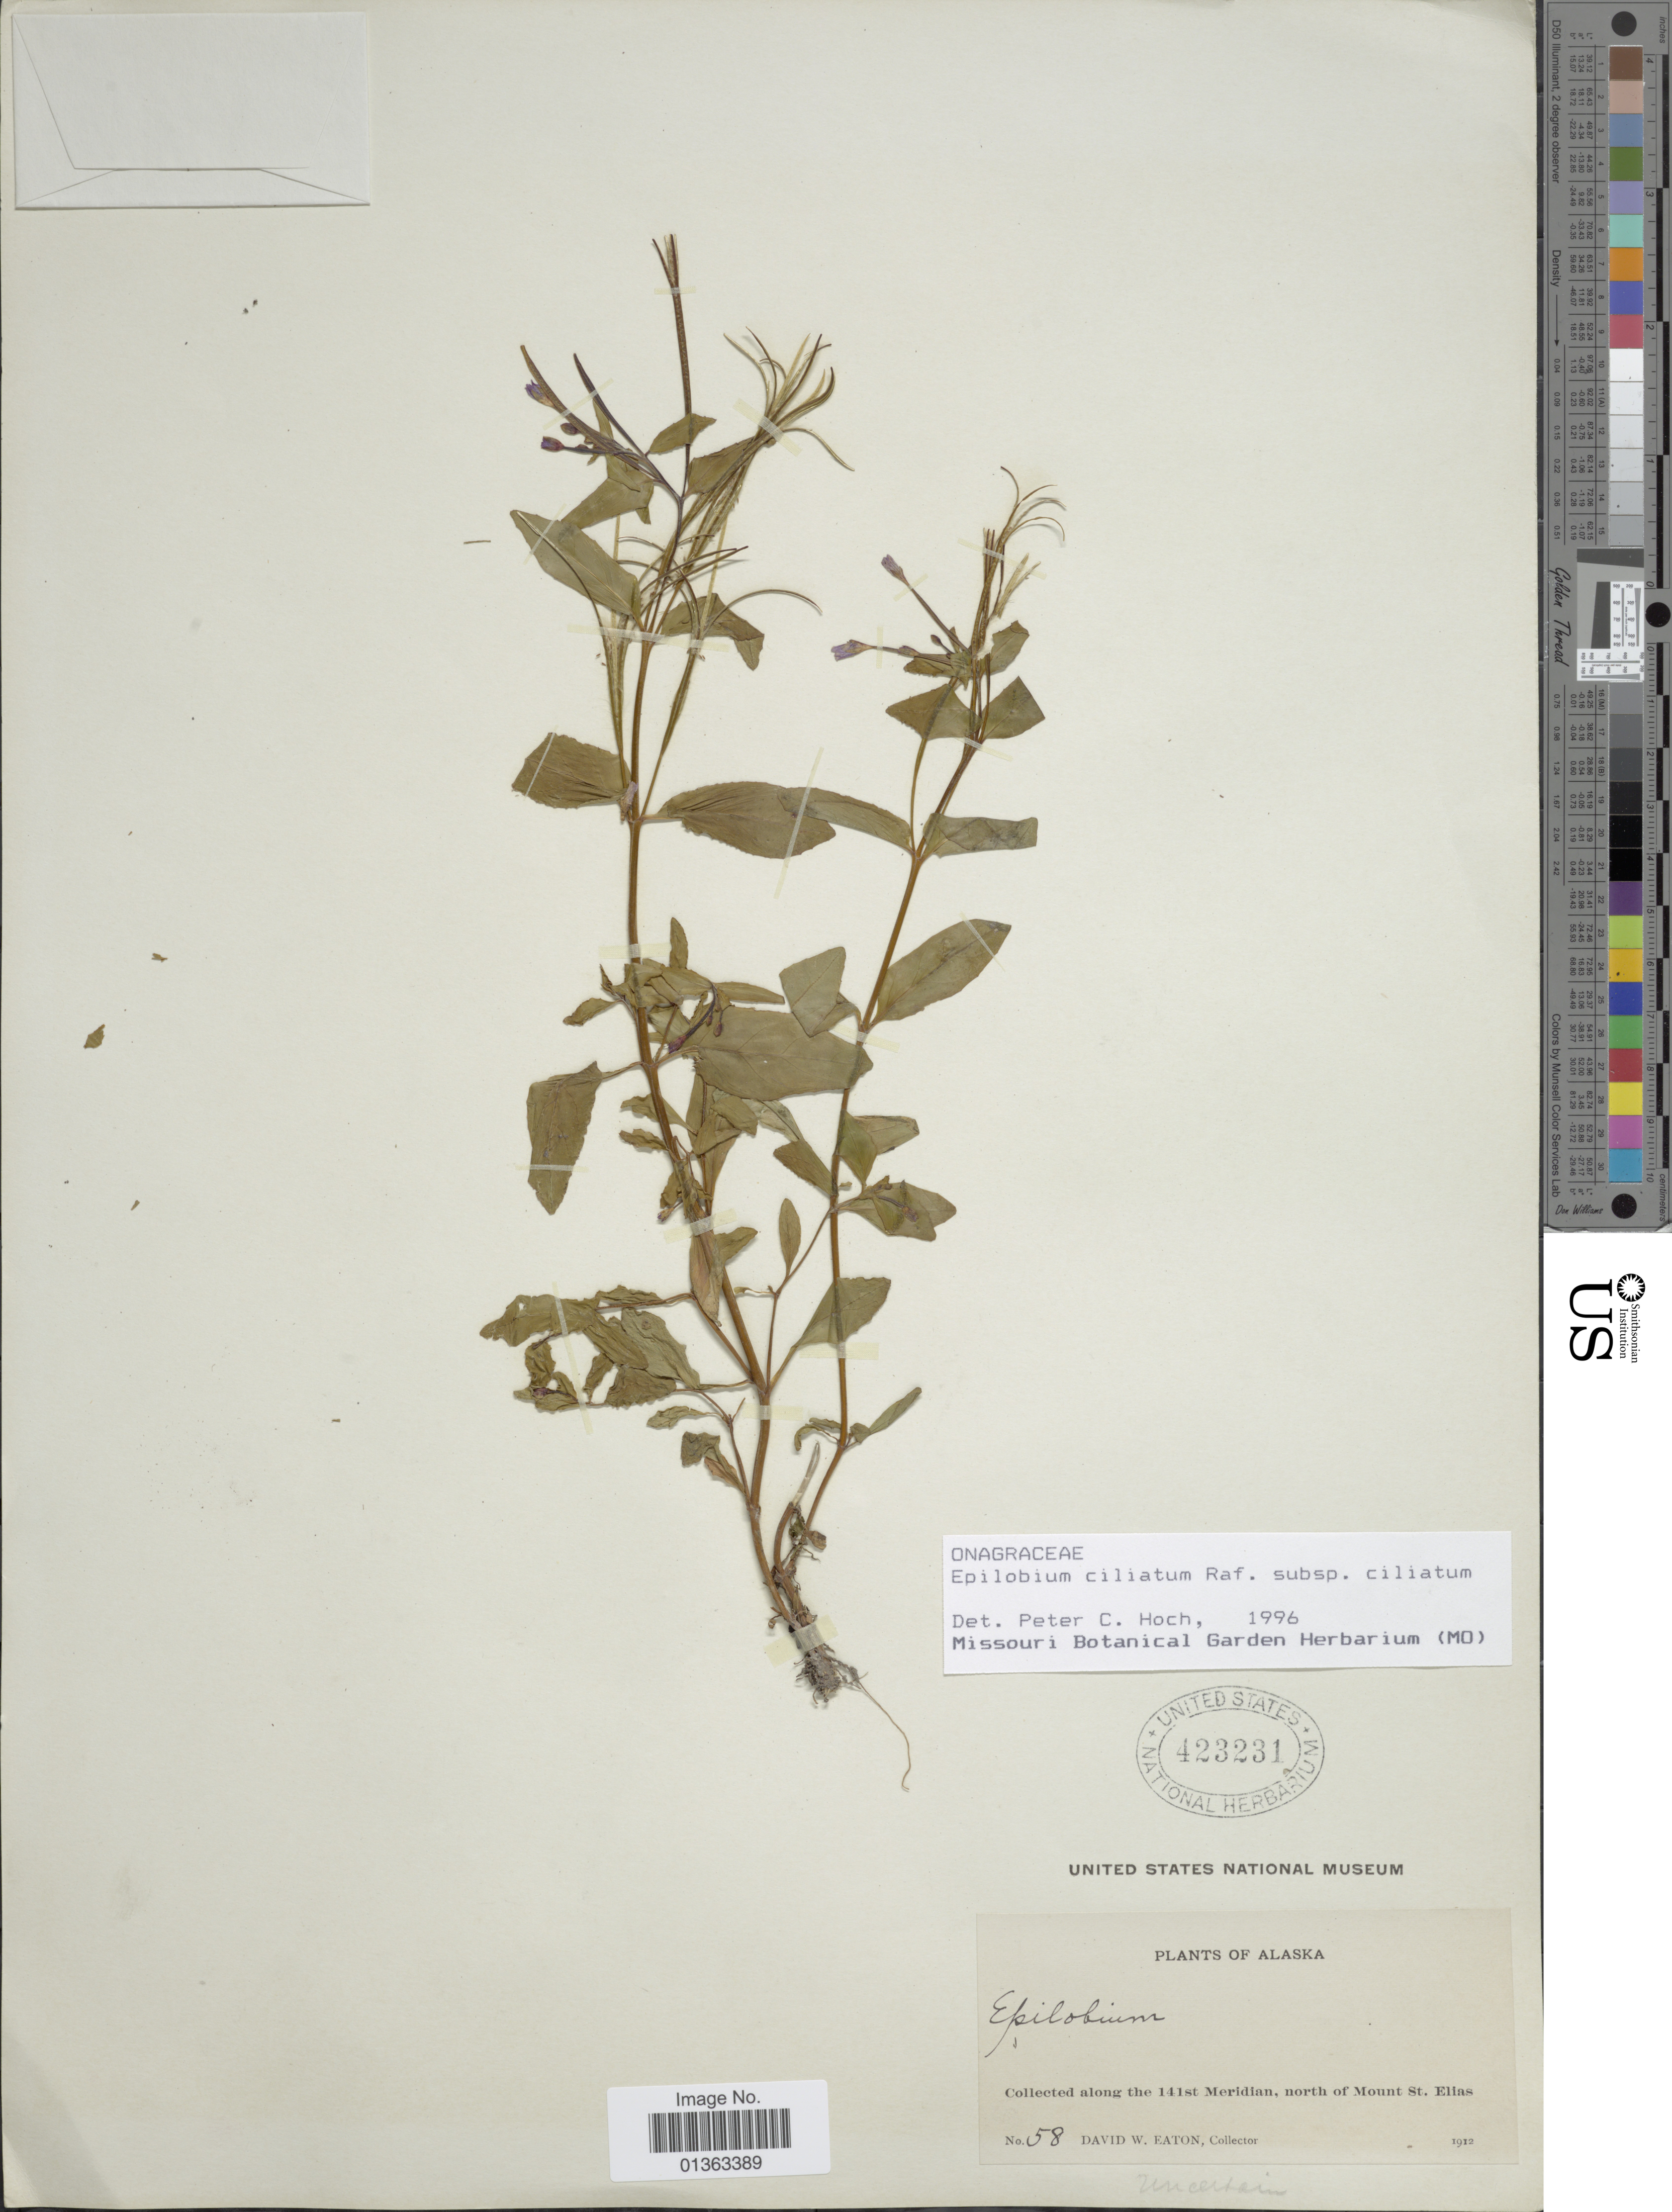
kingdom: Plantae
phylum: Tracheophyta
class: Magnoliopsida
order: Myrtales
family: Onagraceae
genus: Epilobium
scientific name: Epilobium ciliatum subsp. ciliatum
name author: Raf.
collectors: D. Eaton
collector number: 58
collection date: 1912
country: United States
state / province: Alaska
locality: Along the 141st Meridian, north of Mount St. Elias.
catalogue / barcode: US 423231